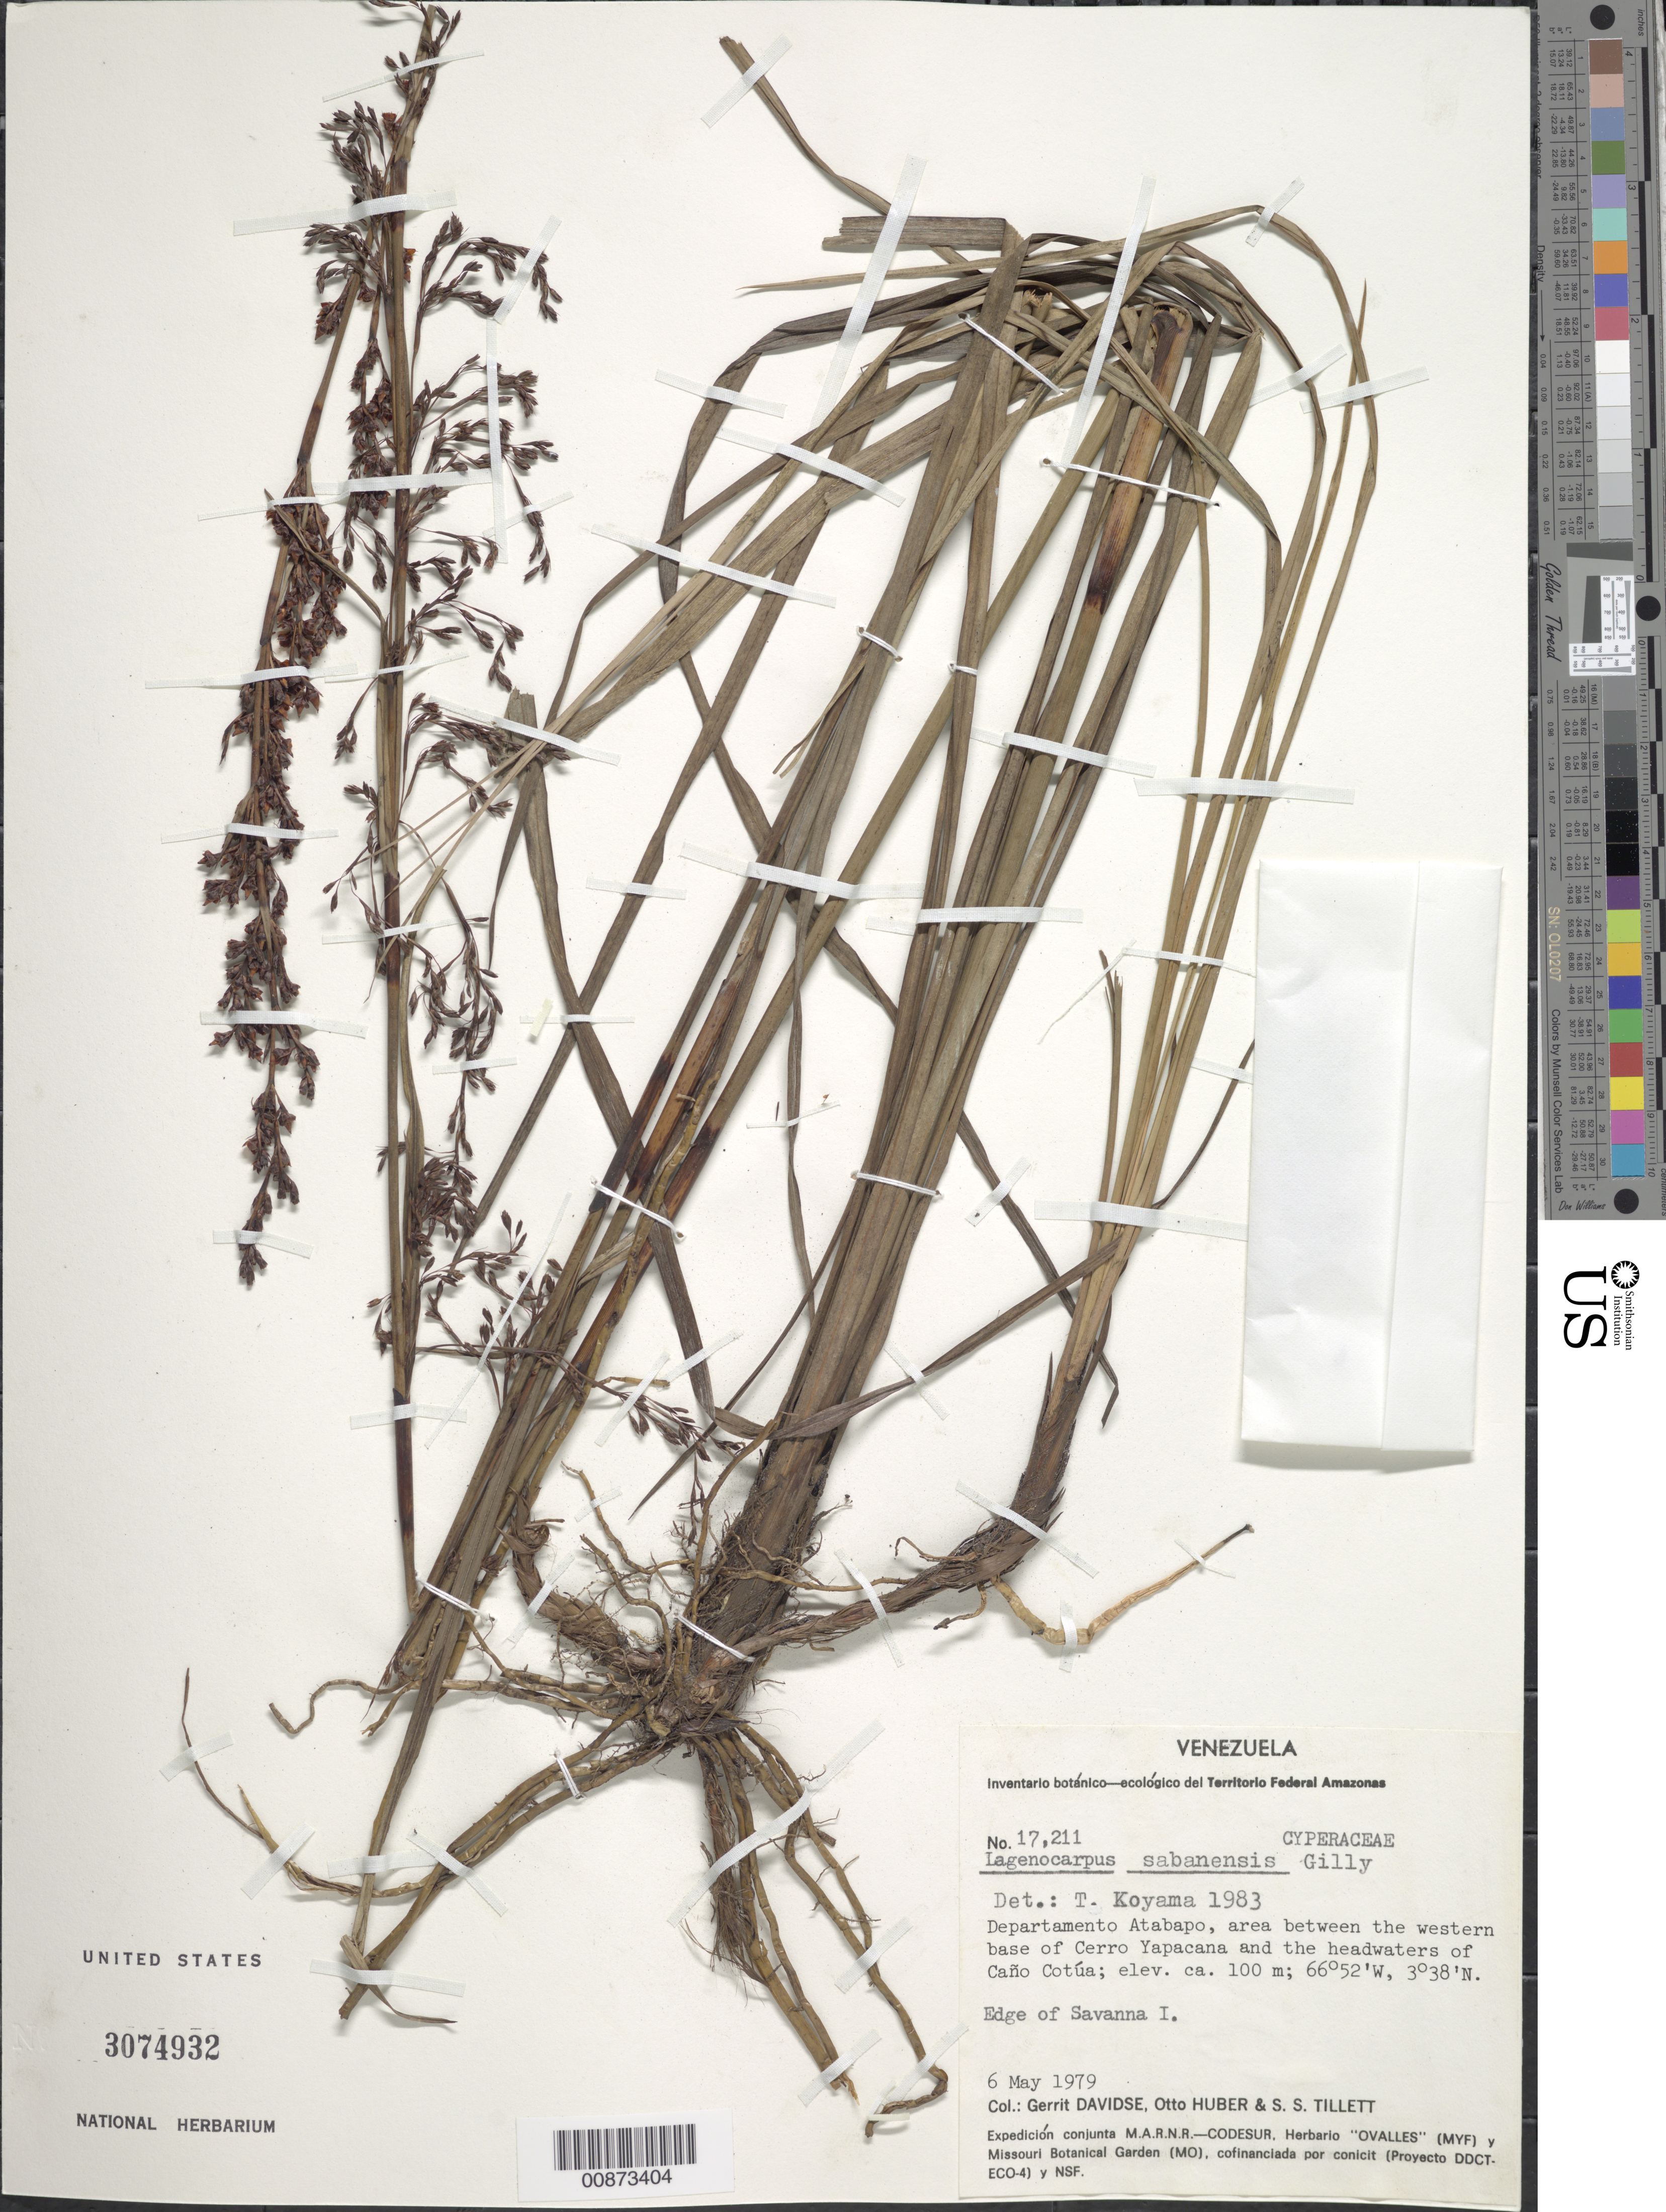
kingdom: Plantae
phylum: Tracheophyta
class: Liliopsida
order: Poales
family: Cyperaceae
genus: Lagenocarpus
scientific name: Lagenocarpus sabanensis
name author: Gilly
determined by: Koyama, Tetsuo M.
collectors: G. Davidse, O. Huber & S. S. Tillett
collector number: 17211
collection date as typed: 6-May-79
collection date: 1979-05-06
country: Venezuela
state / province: Amazonas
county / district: Atabapo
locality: Cerro Yapacána, western base, to headwaters of Caño Cotúa, Savanna I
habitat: Edge of savanna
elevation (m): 100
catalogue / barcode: US 3074932